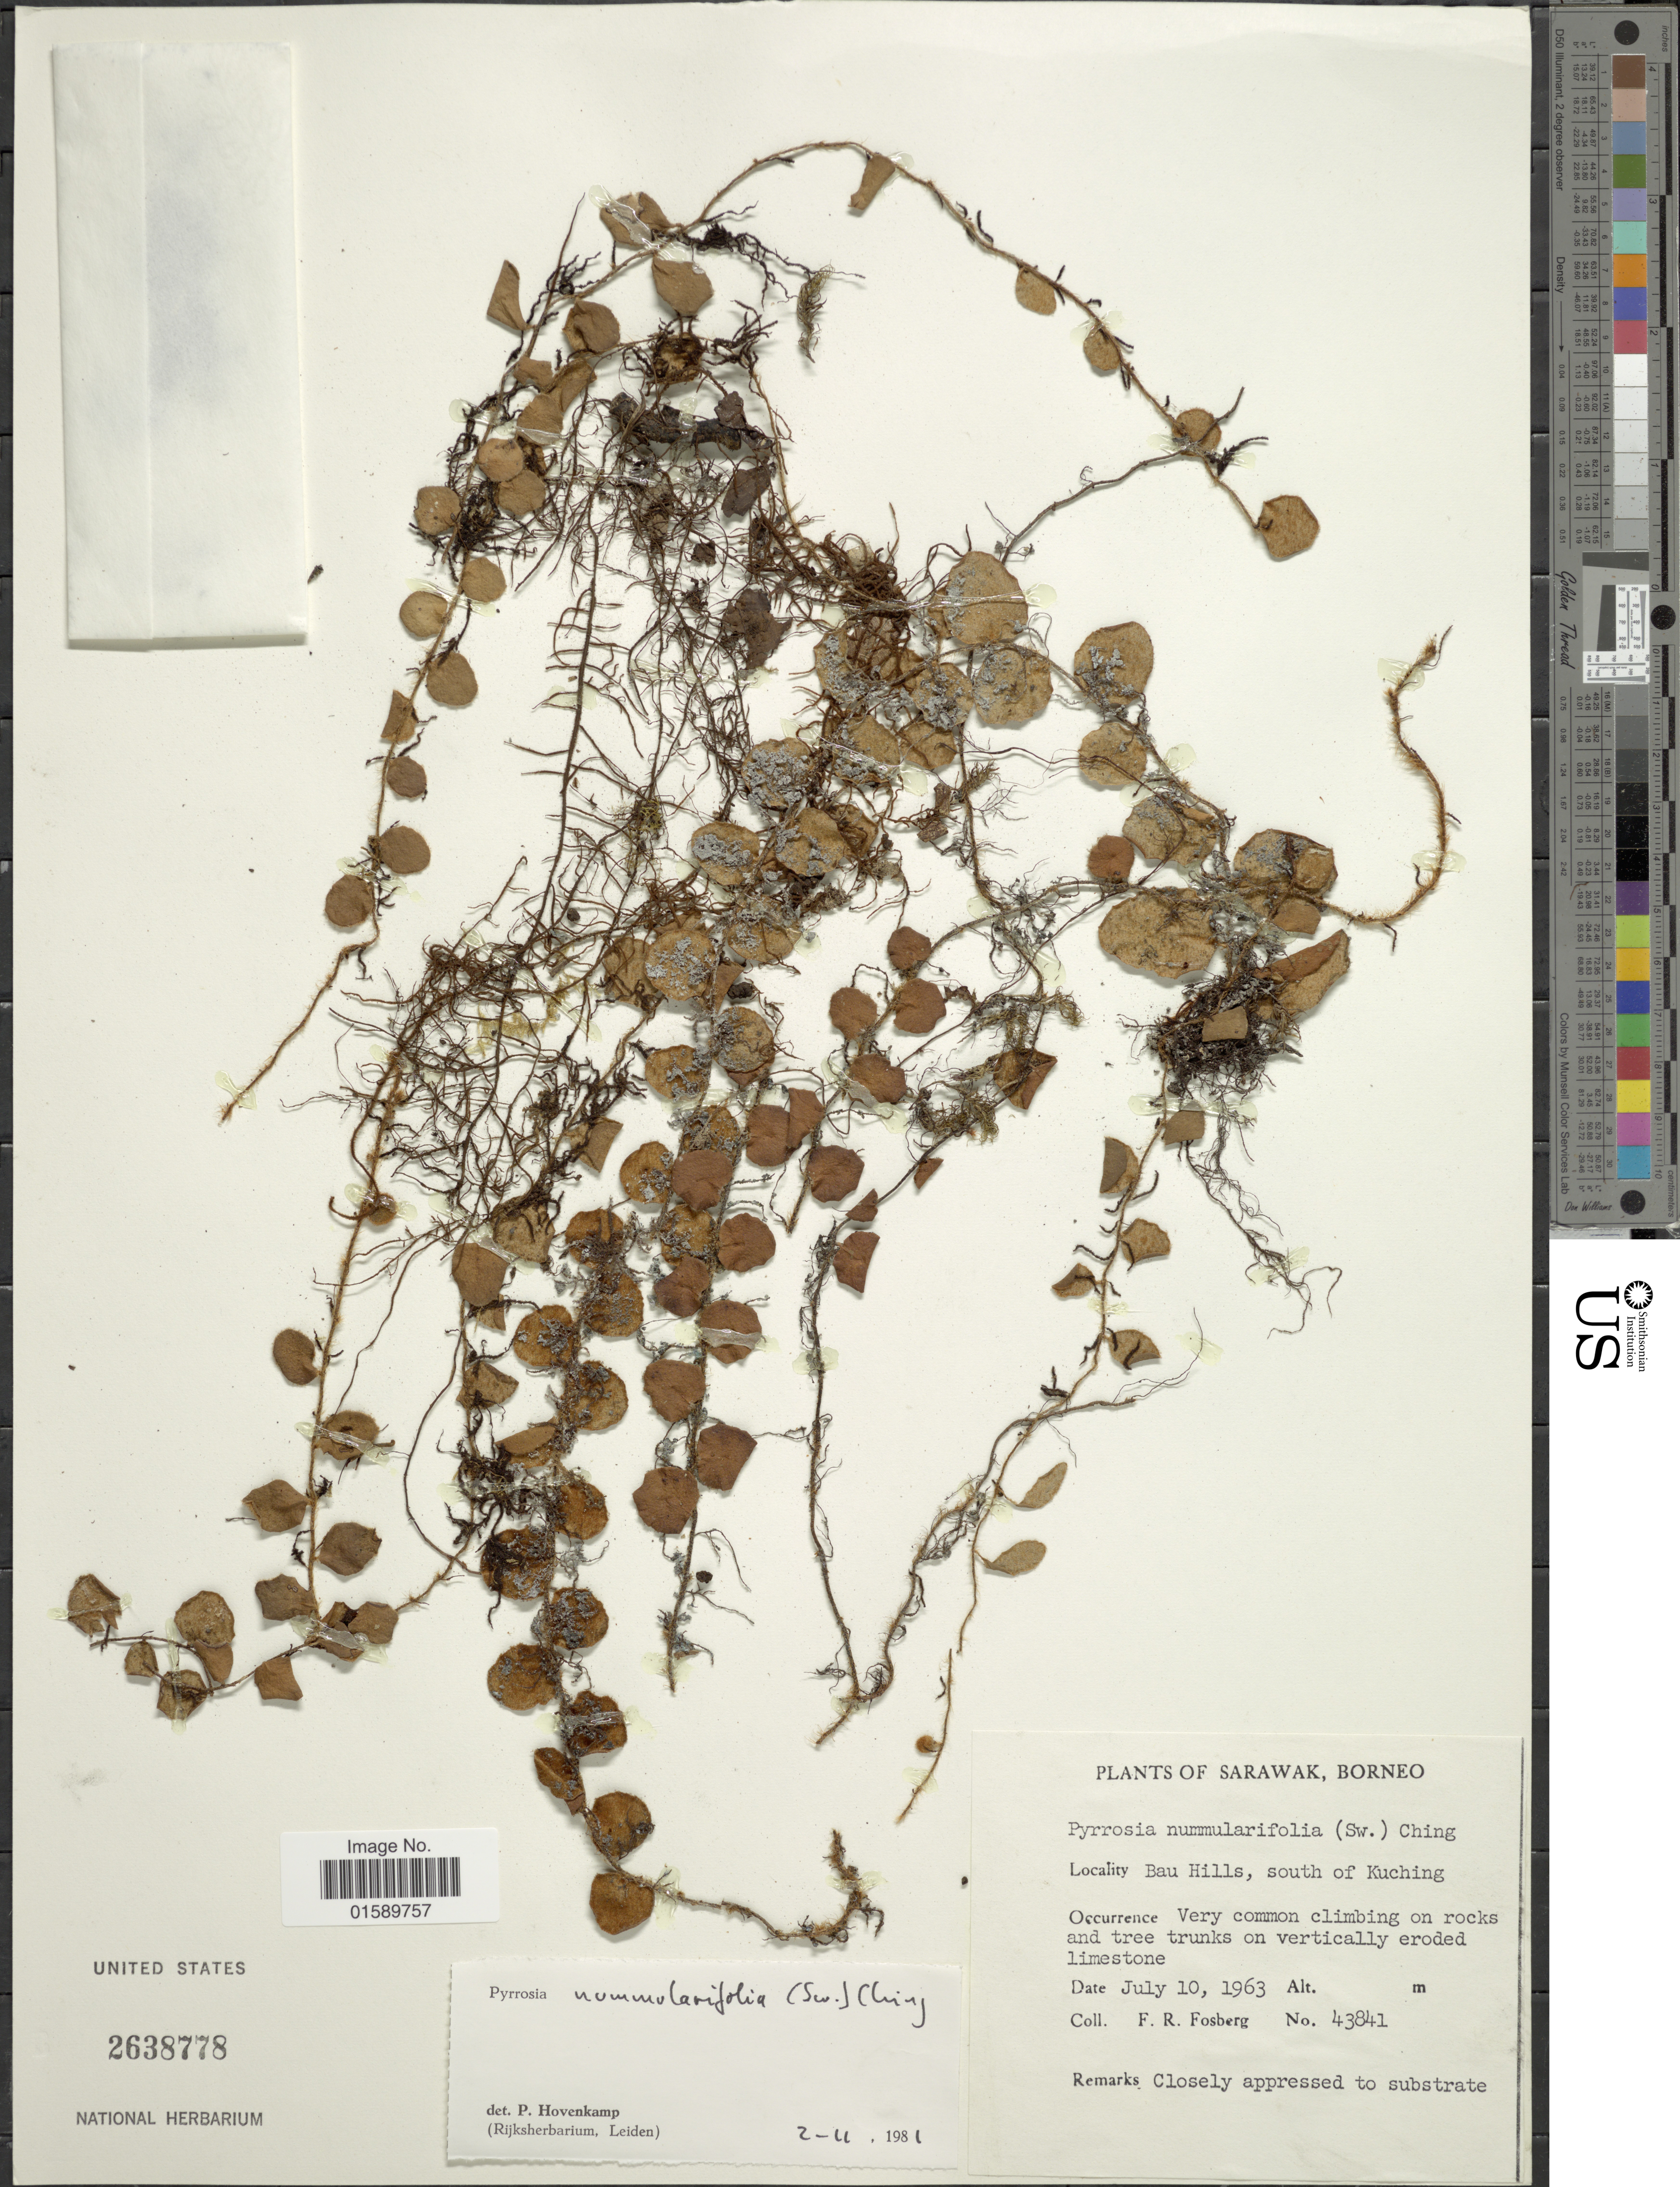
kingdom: Plantae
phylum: Tracheophyta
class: Polypodiopsida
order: Polypodiales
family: Polypodiaceae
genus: Pyrrosia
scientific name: Pyrrosia nummularifolia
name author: (Sw.) Ching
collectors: F. R. Fosberg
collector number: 43841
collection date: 1963-07-10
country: Malaysia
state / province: Sarawak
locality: Sarawak, Borneo, Bau Hills, south of Kuching.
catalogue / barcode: US 2638778